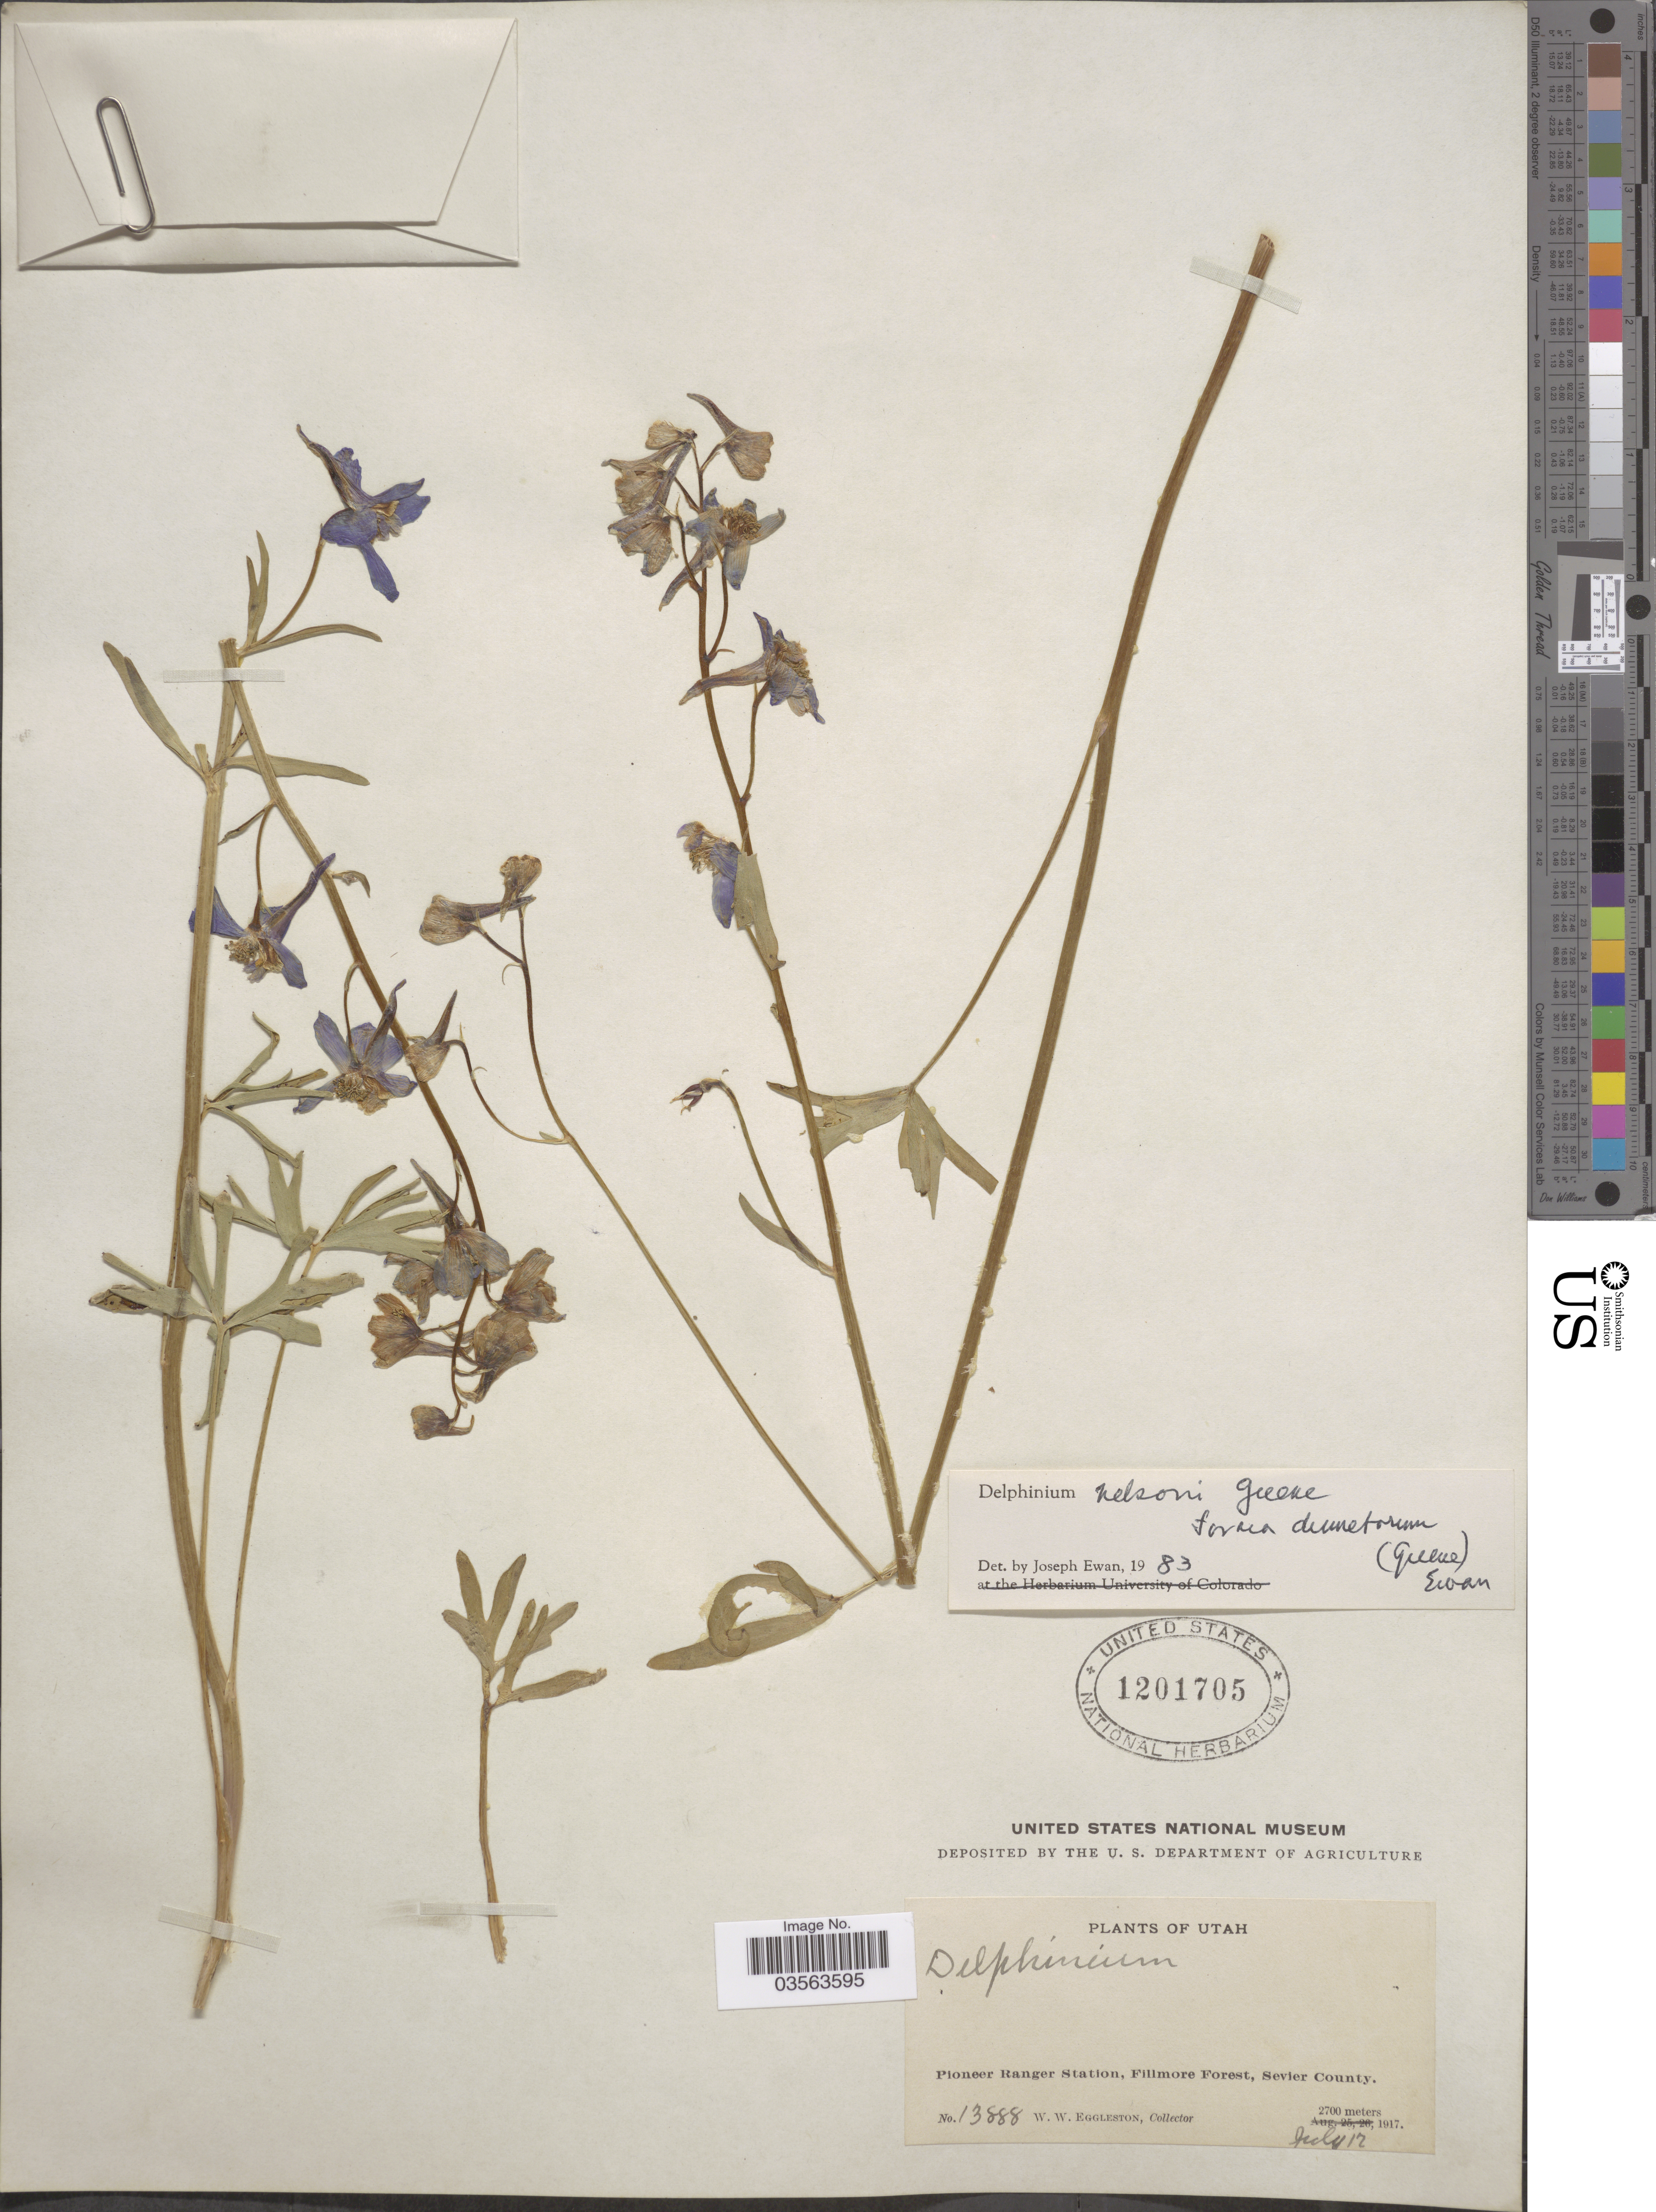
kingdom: Plantae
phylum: Tracheophyta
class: Magnoliopsida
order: Ranunculales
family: Ranunculaceae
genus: Delphinium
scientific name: Delphinium nelsonii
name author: Greene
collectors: W. W. Eggleston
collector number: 13888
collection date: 1917-07-12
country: United States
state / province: Utah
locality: Pioneer Ranger Station, Fillmore Forest, Sevier County.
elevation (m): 2700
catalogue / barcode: US 1201705